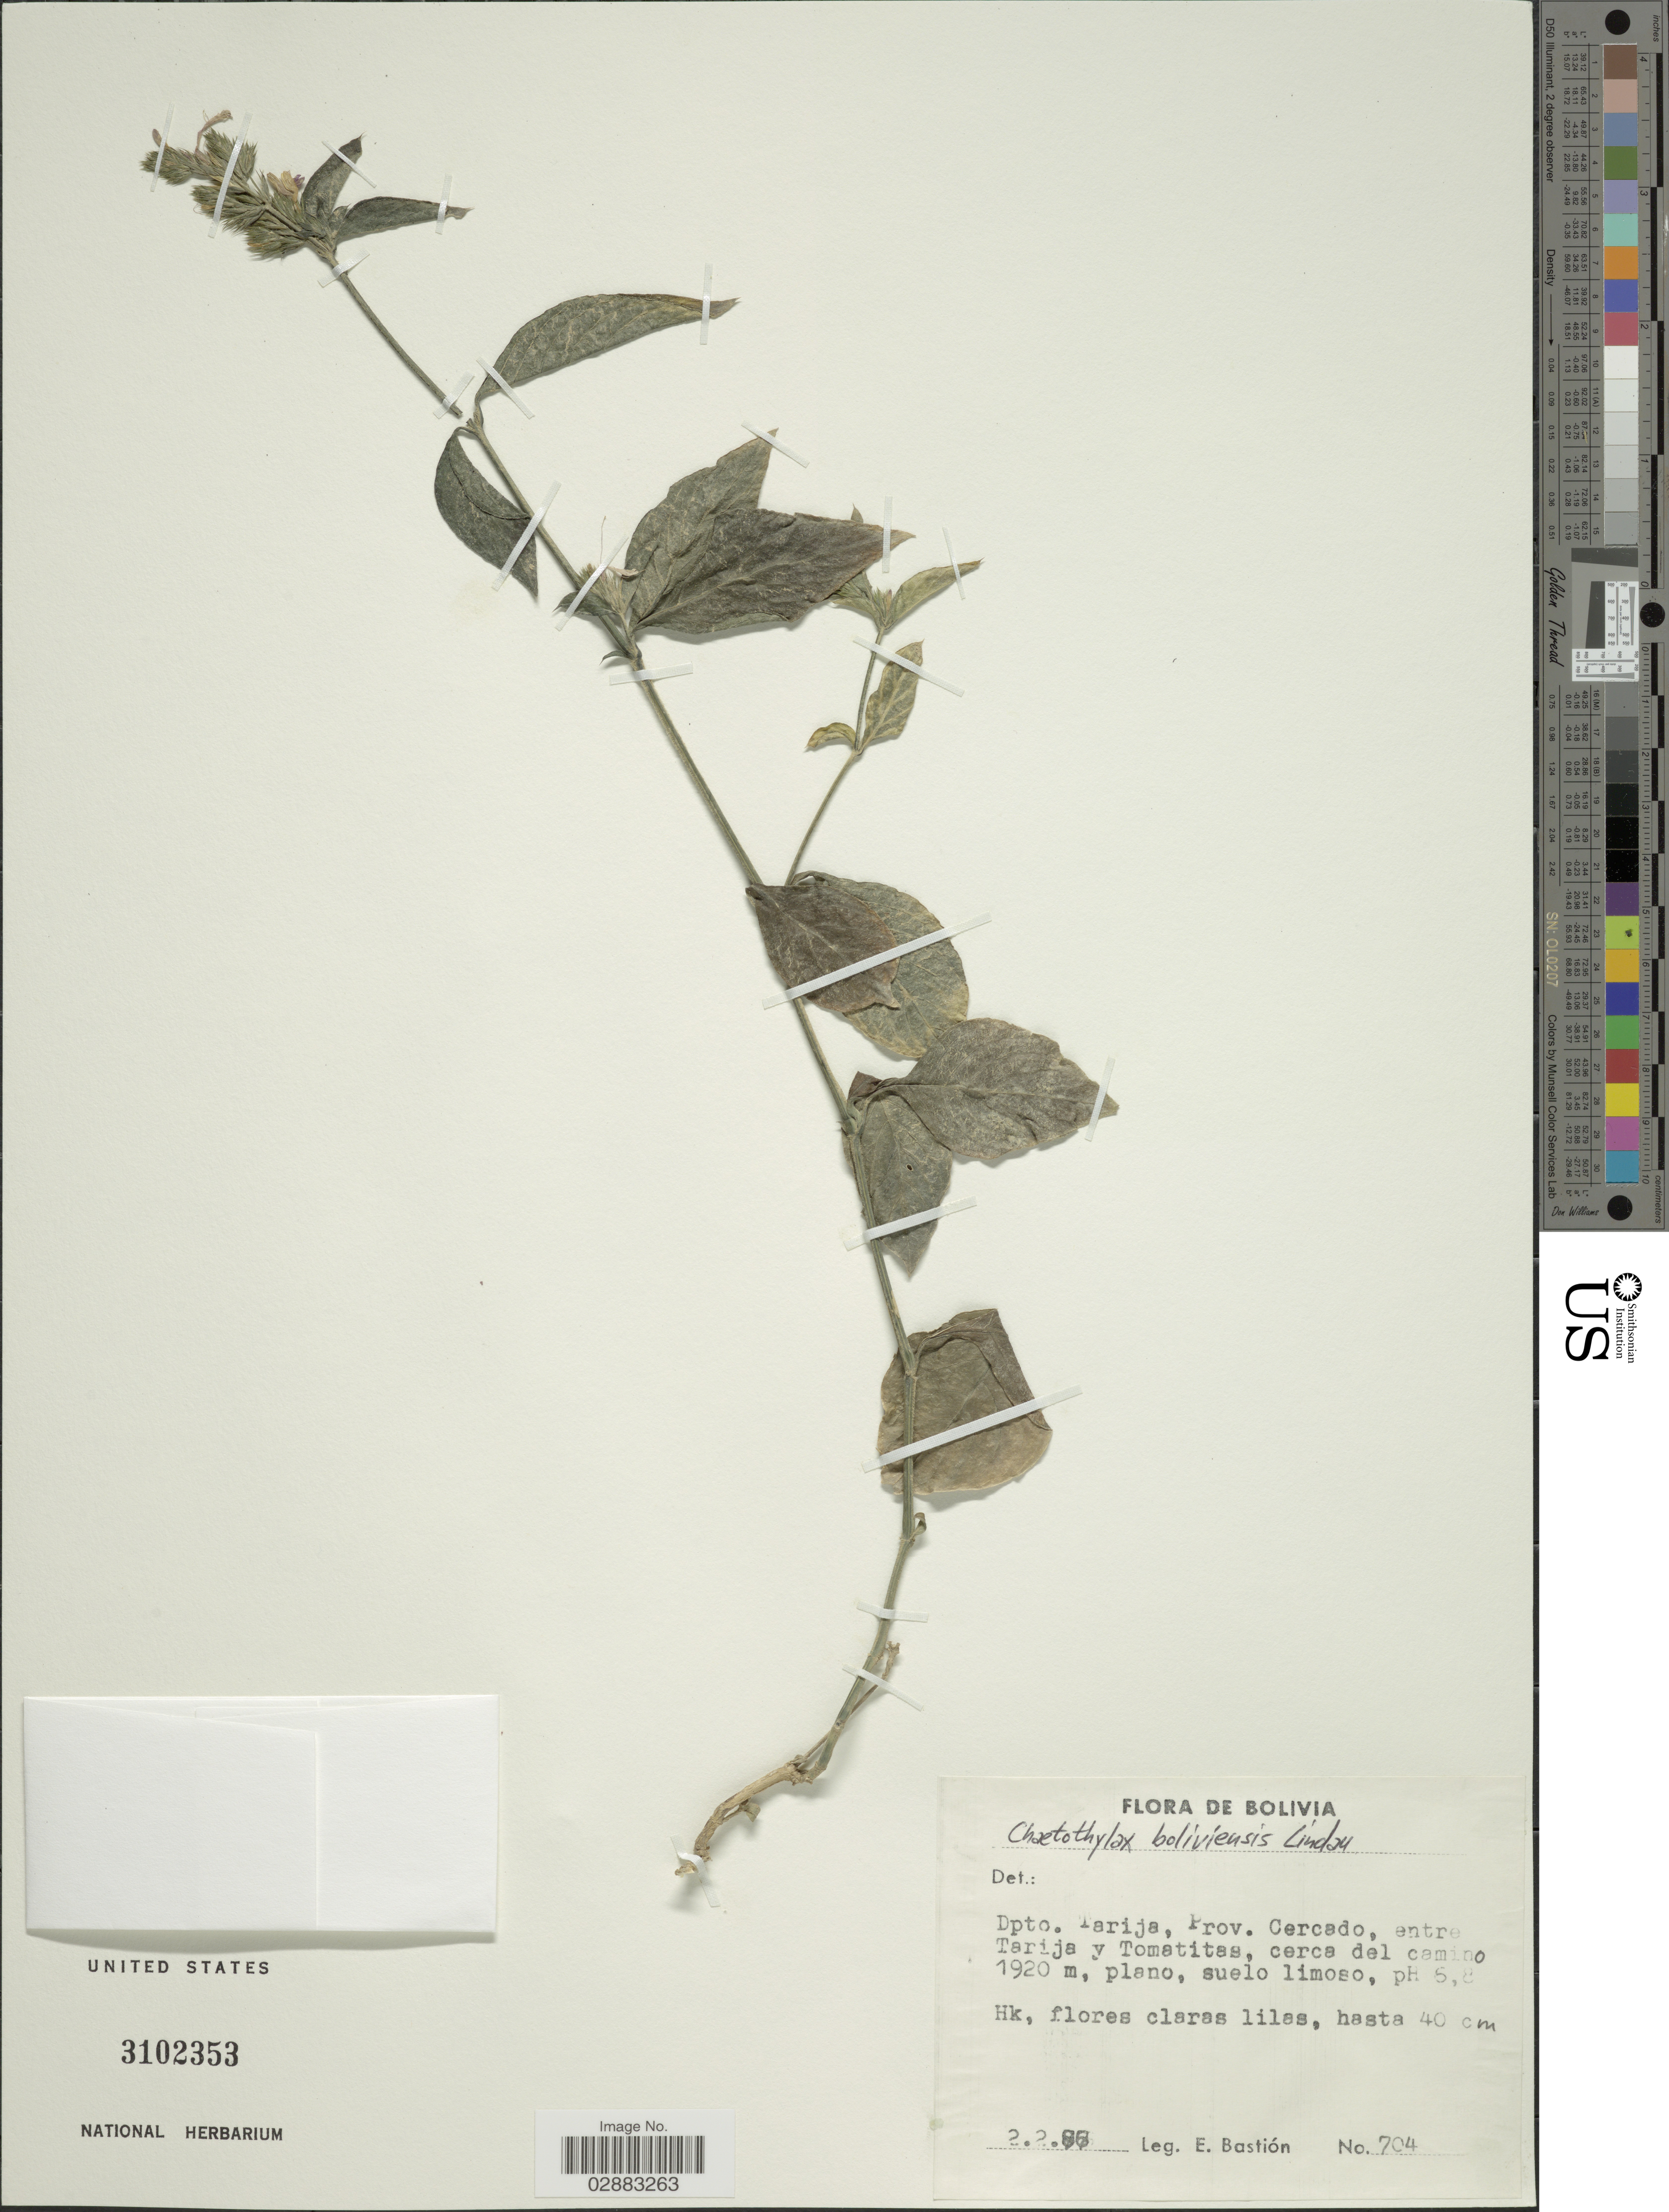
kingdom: Plantae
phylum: Tracheophyta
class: Magnoliopsida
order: Lamiales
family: Acanthaceae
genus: Justicia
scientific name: Justicia goudotii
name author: V.A.W. Graham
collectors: E. Bastion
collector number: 704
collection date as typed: Transcribed d/m/y: 2/2/86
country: Bolivia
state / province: Tarija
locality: Dpto. Tarija, Prov. Cercado, entre Tarija y Tomatitas, cerca del camino.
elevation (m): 1920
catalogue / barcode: US 3102353